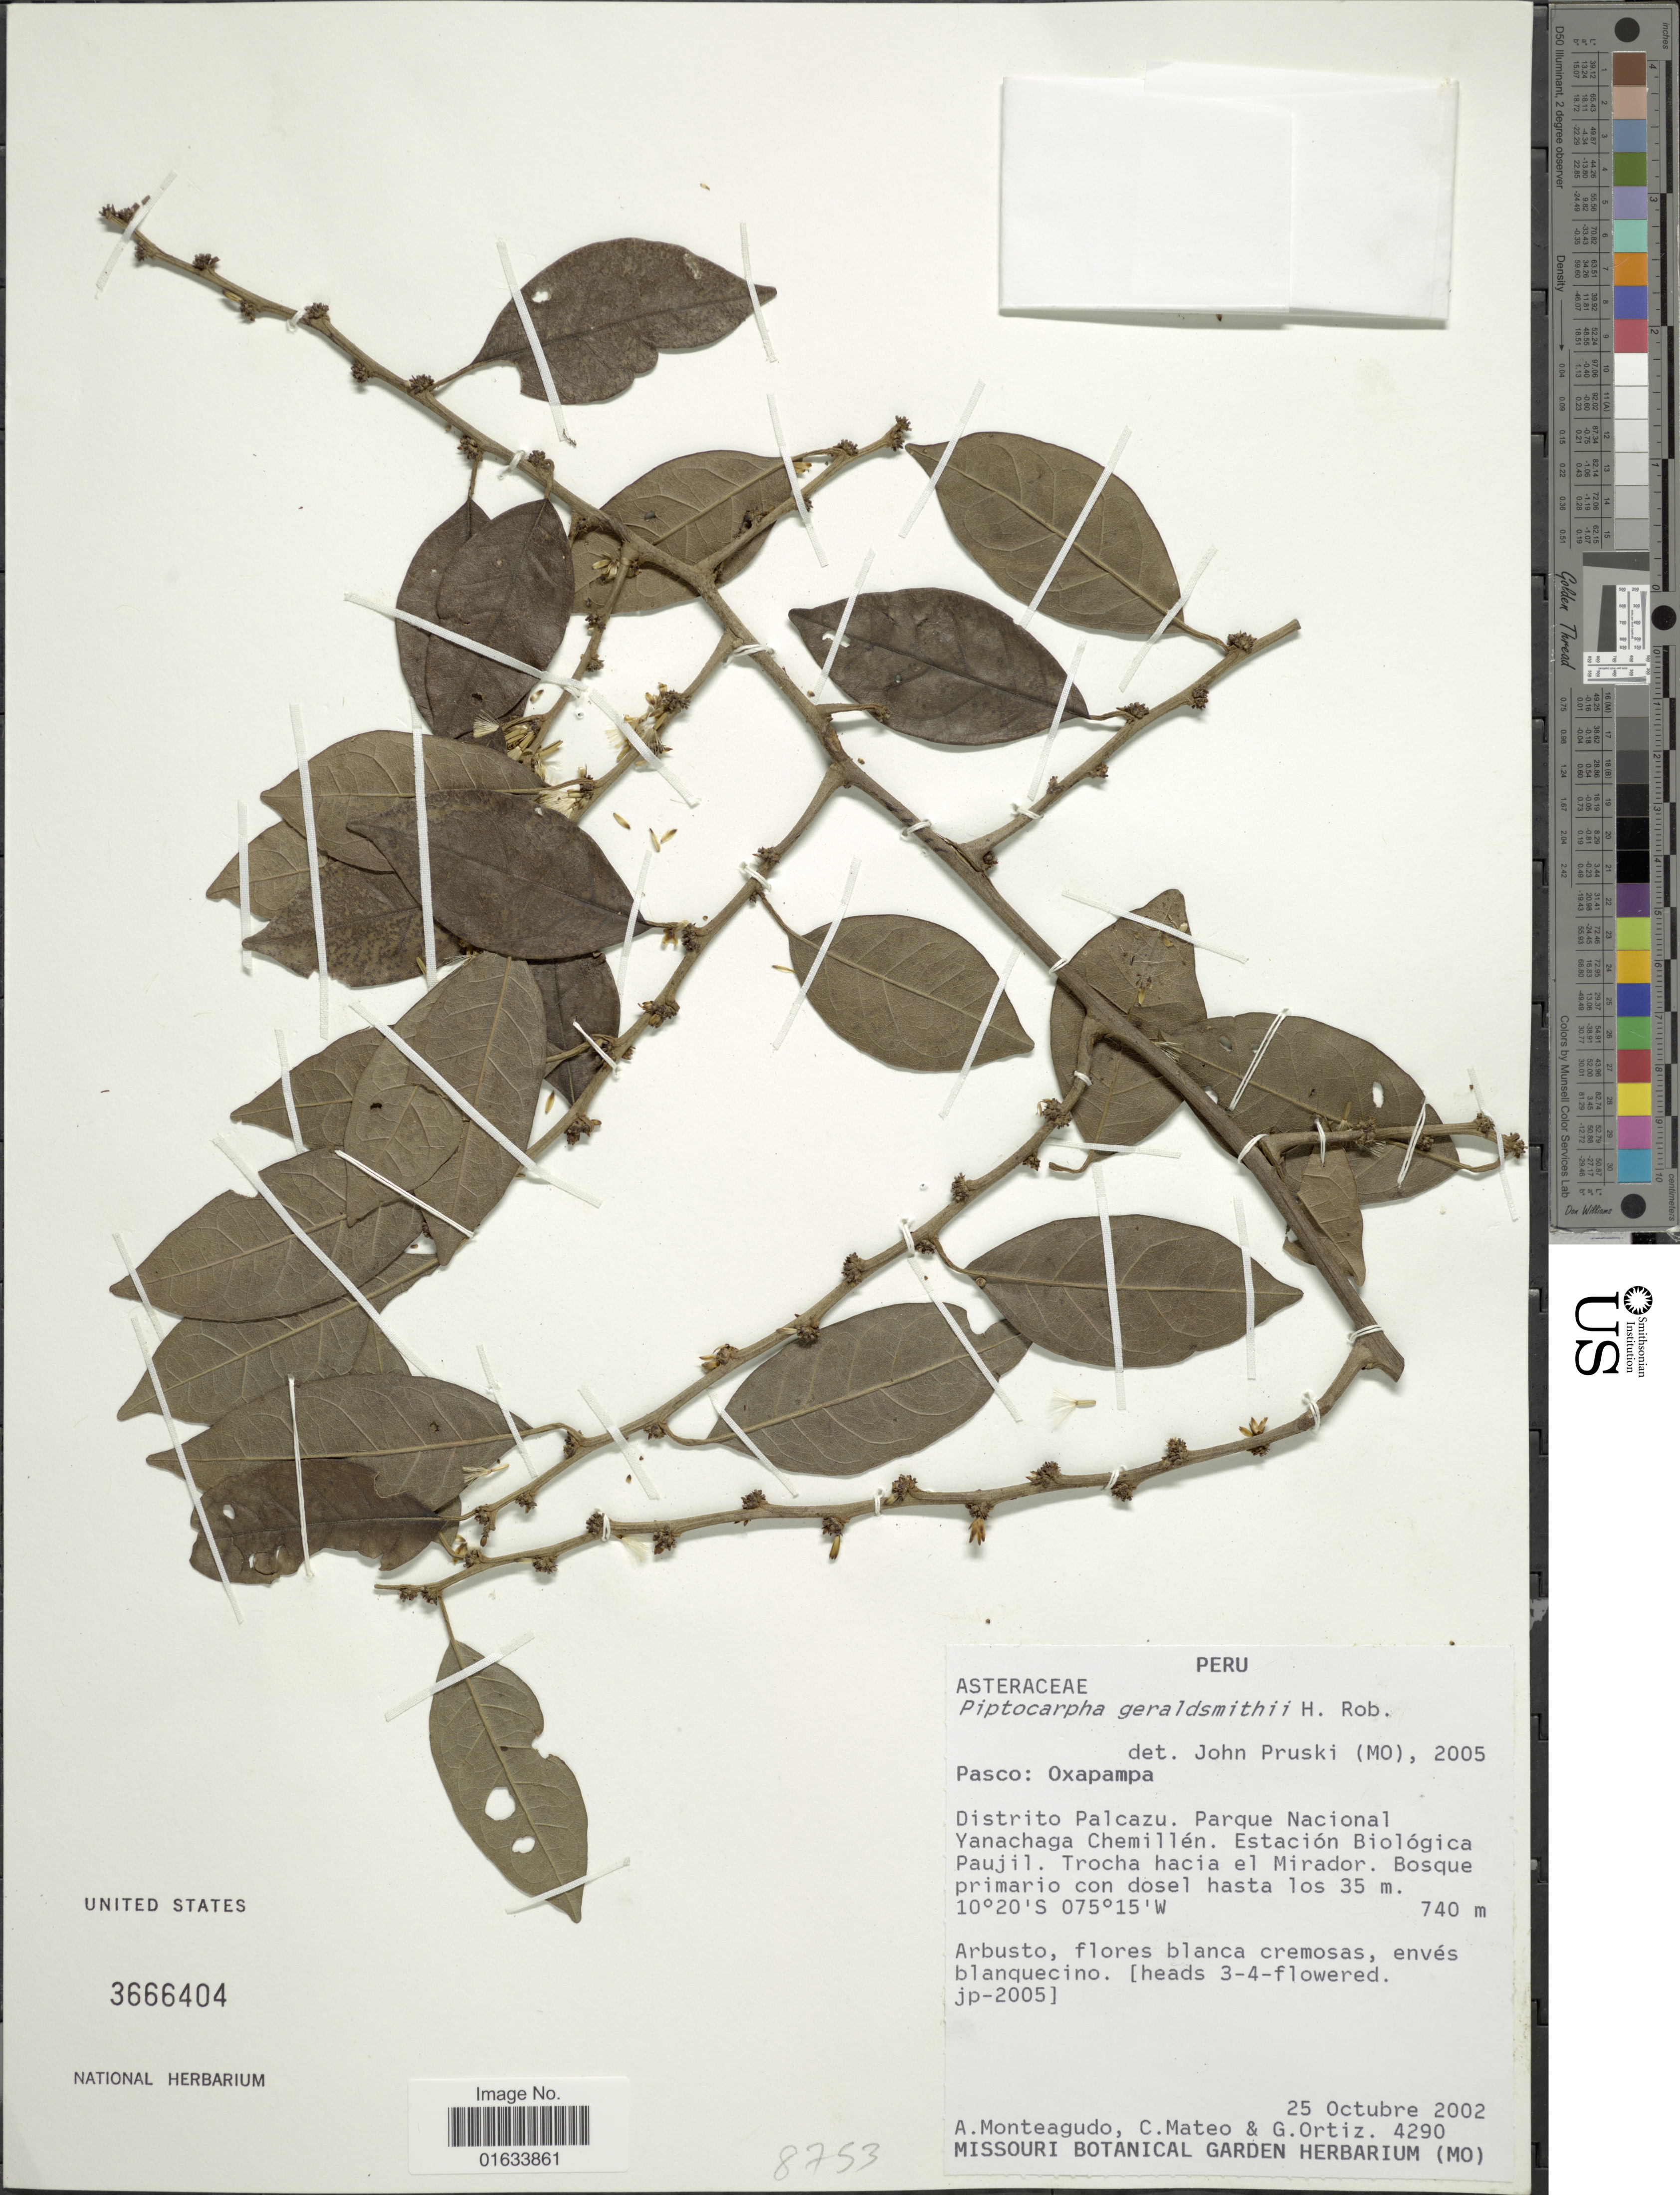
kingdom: Plantae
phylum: Tracheophyta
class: Magnoliopsida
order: Asterales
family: Asteraceae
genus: Piptocarpha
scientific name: Piptocarpha geraldsmithii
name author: H. Rob.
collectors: A. Monteagudo, C. Mateo & G. Ortiz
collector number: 4290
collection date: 2002-10-25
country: Peru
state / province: Pasco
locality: Pasco: Oxapampa. Distrito Palcazu. Parque Nacional Yanachaga Chemillén. Estación Biológica Paujil. Trocha hacia el Mirador.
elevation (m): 740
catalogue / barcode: US 3666404